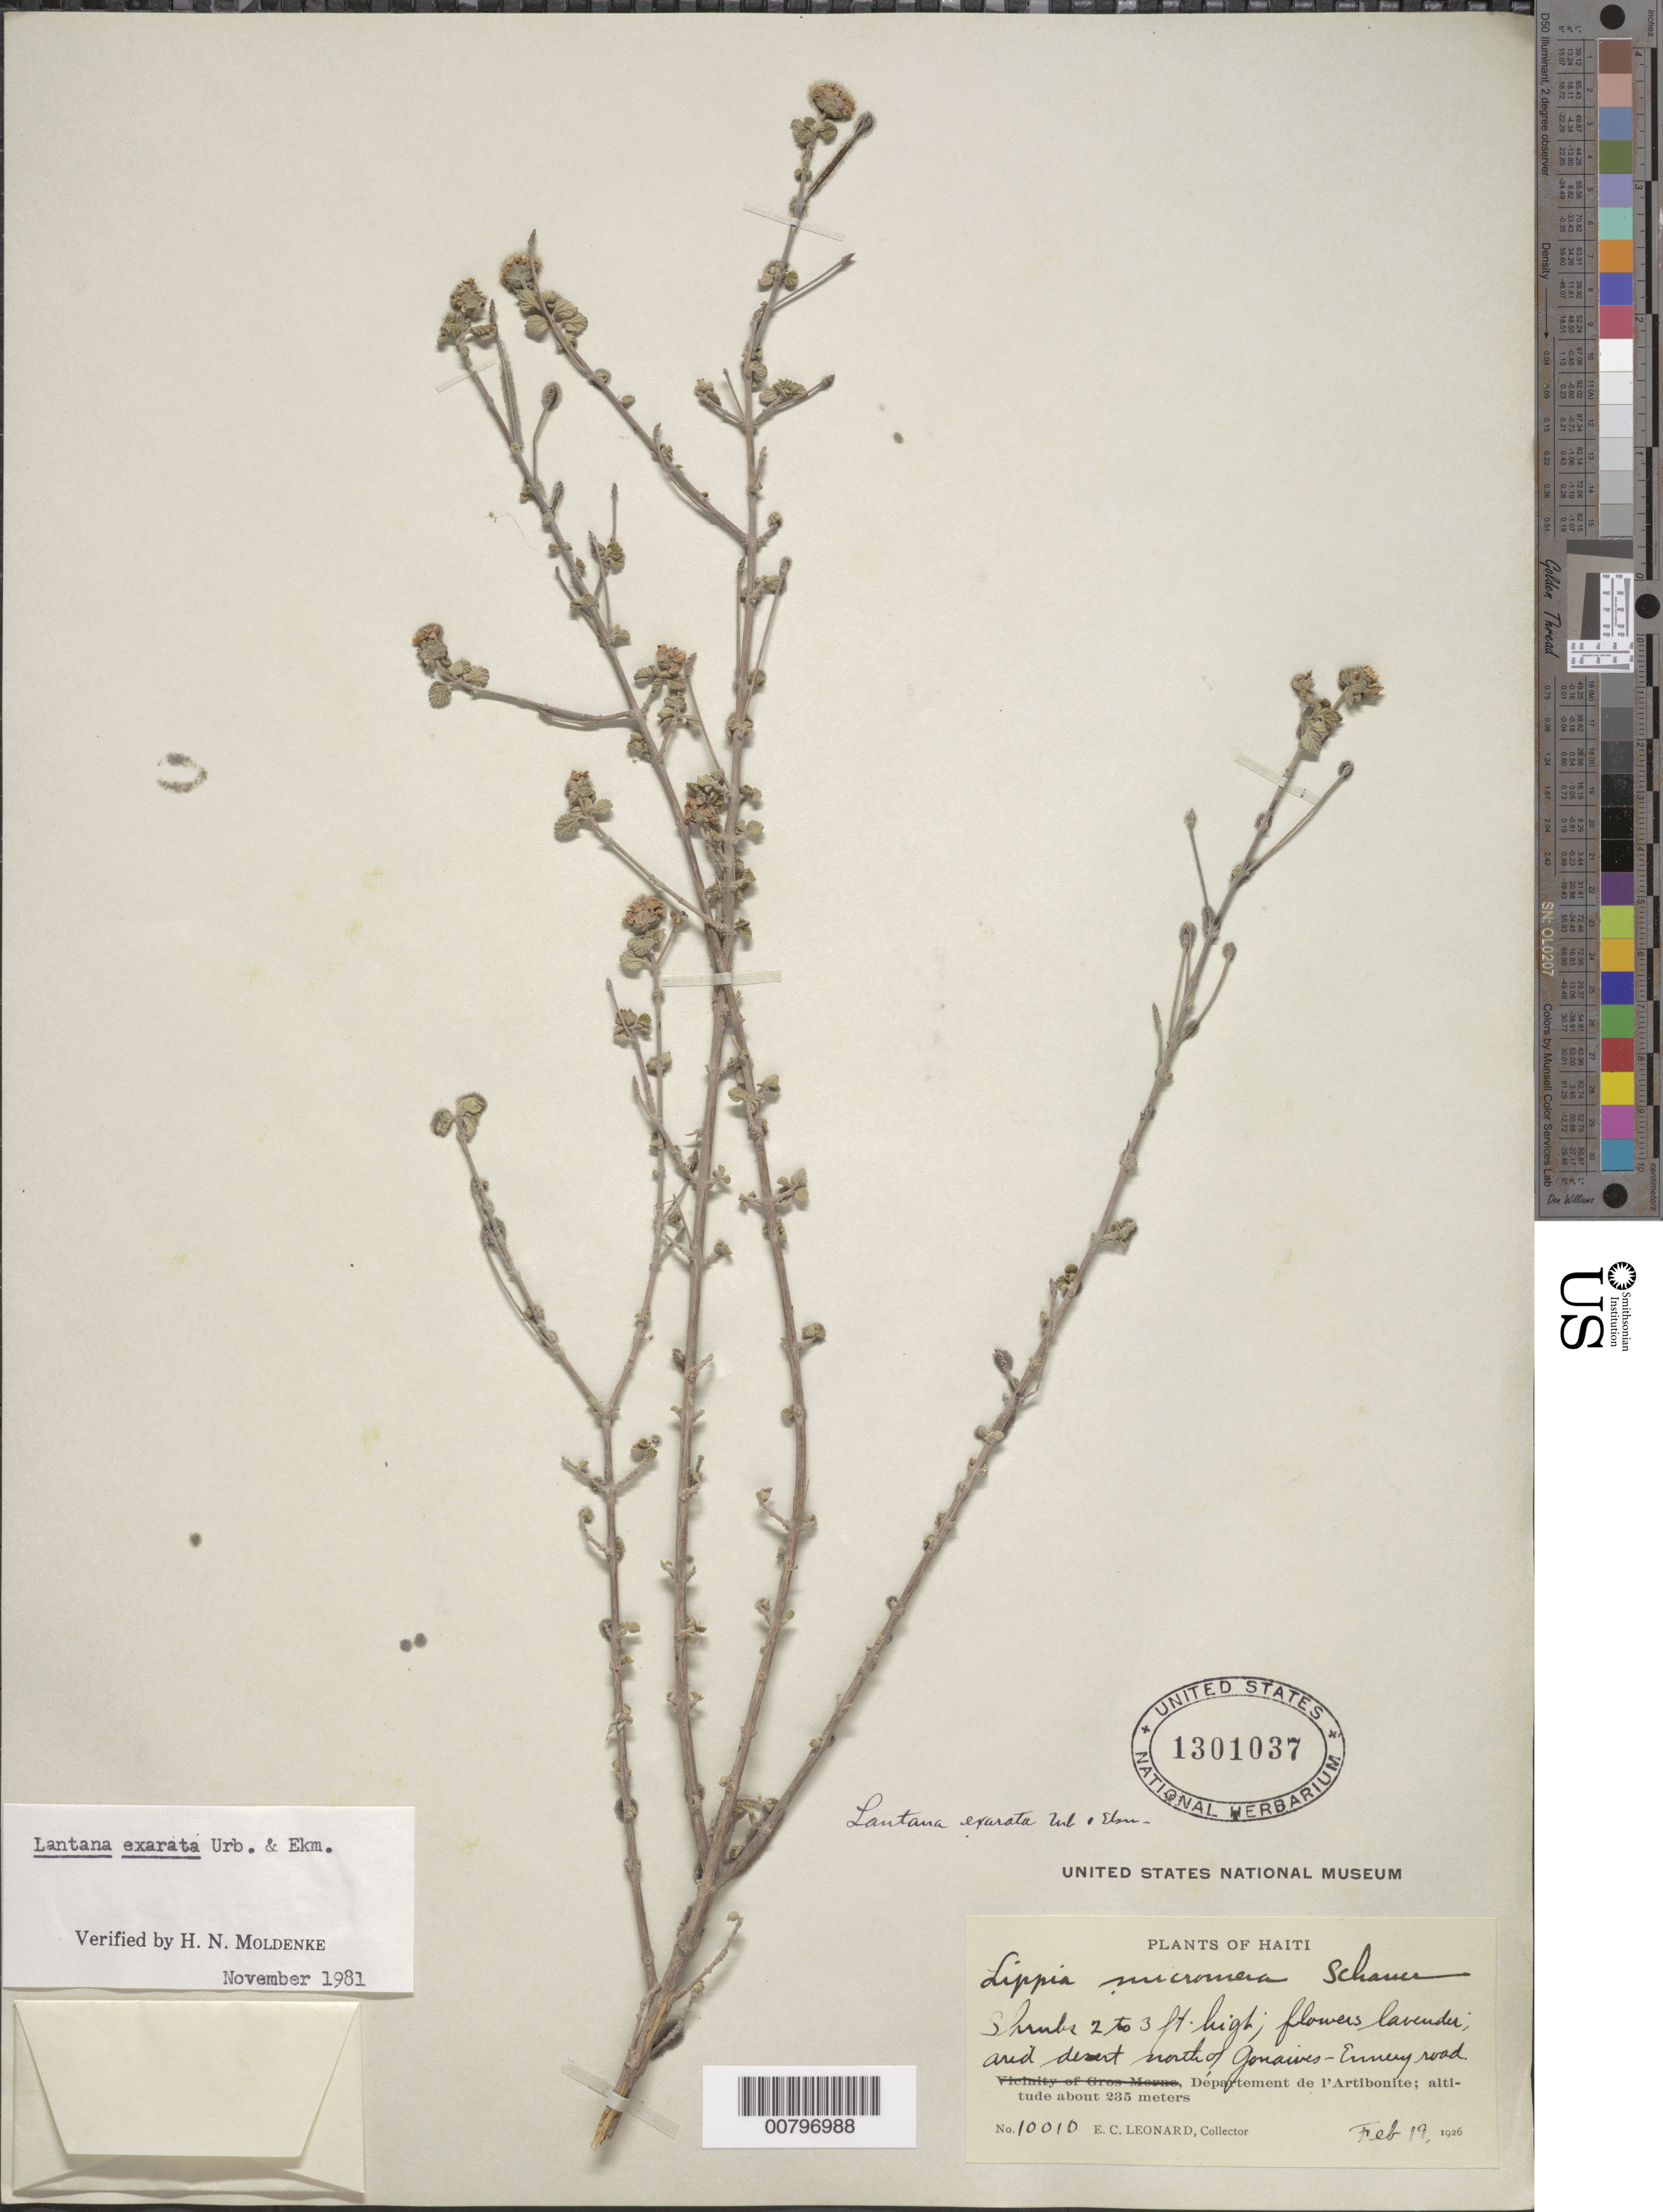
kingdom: Plantae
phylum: Tracheophyta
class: Magnoliopsida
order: Lamiales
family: Verbenaceae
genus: Lantana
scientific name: Lantana exarata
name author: Urb. & Ekman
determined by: Moldenke, H. N.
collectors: E. C. Leonard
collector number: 10010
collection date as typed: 19 Feb 1926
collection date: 1926-02-19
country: Haiti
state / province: Artibonite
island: Hispaniola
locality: N of Gonaïves-Emmery Road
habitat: Arid desert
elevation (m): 325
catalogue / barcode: US 1301037